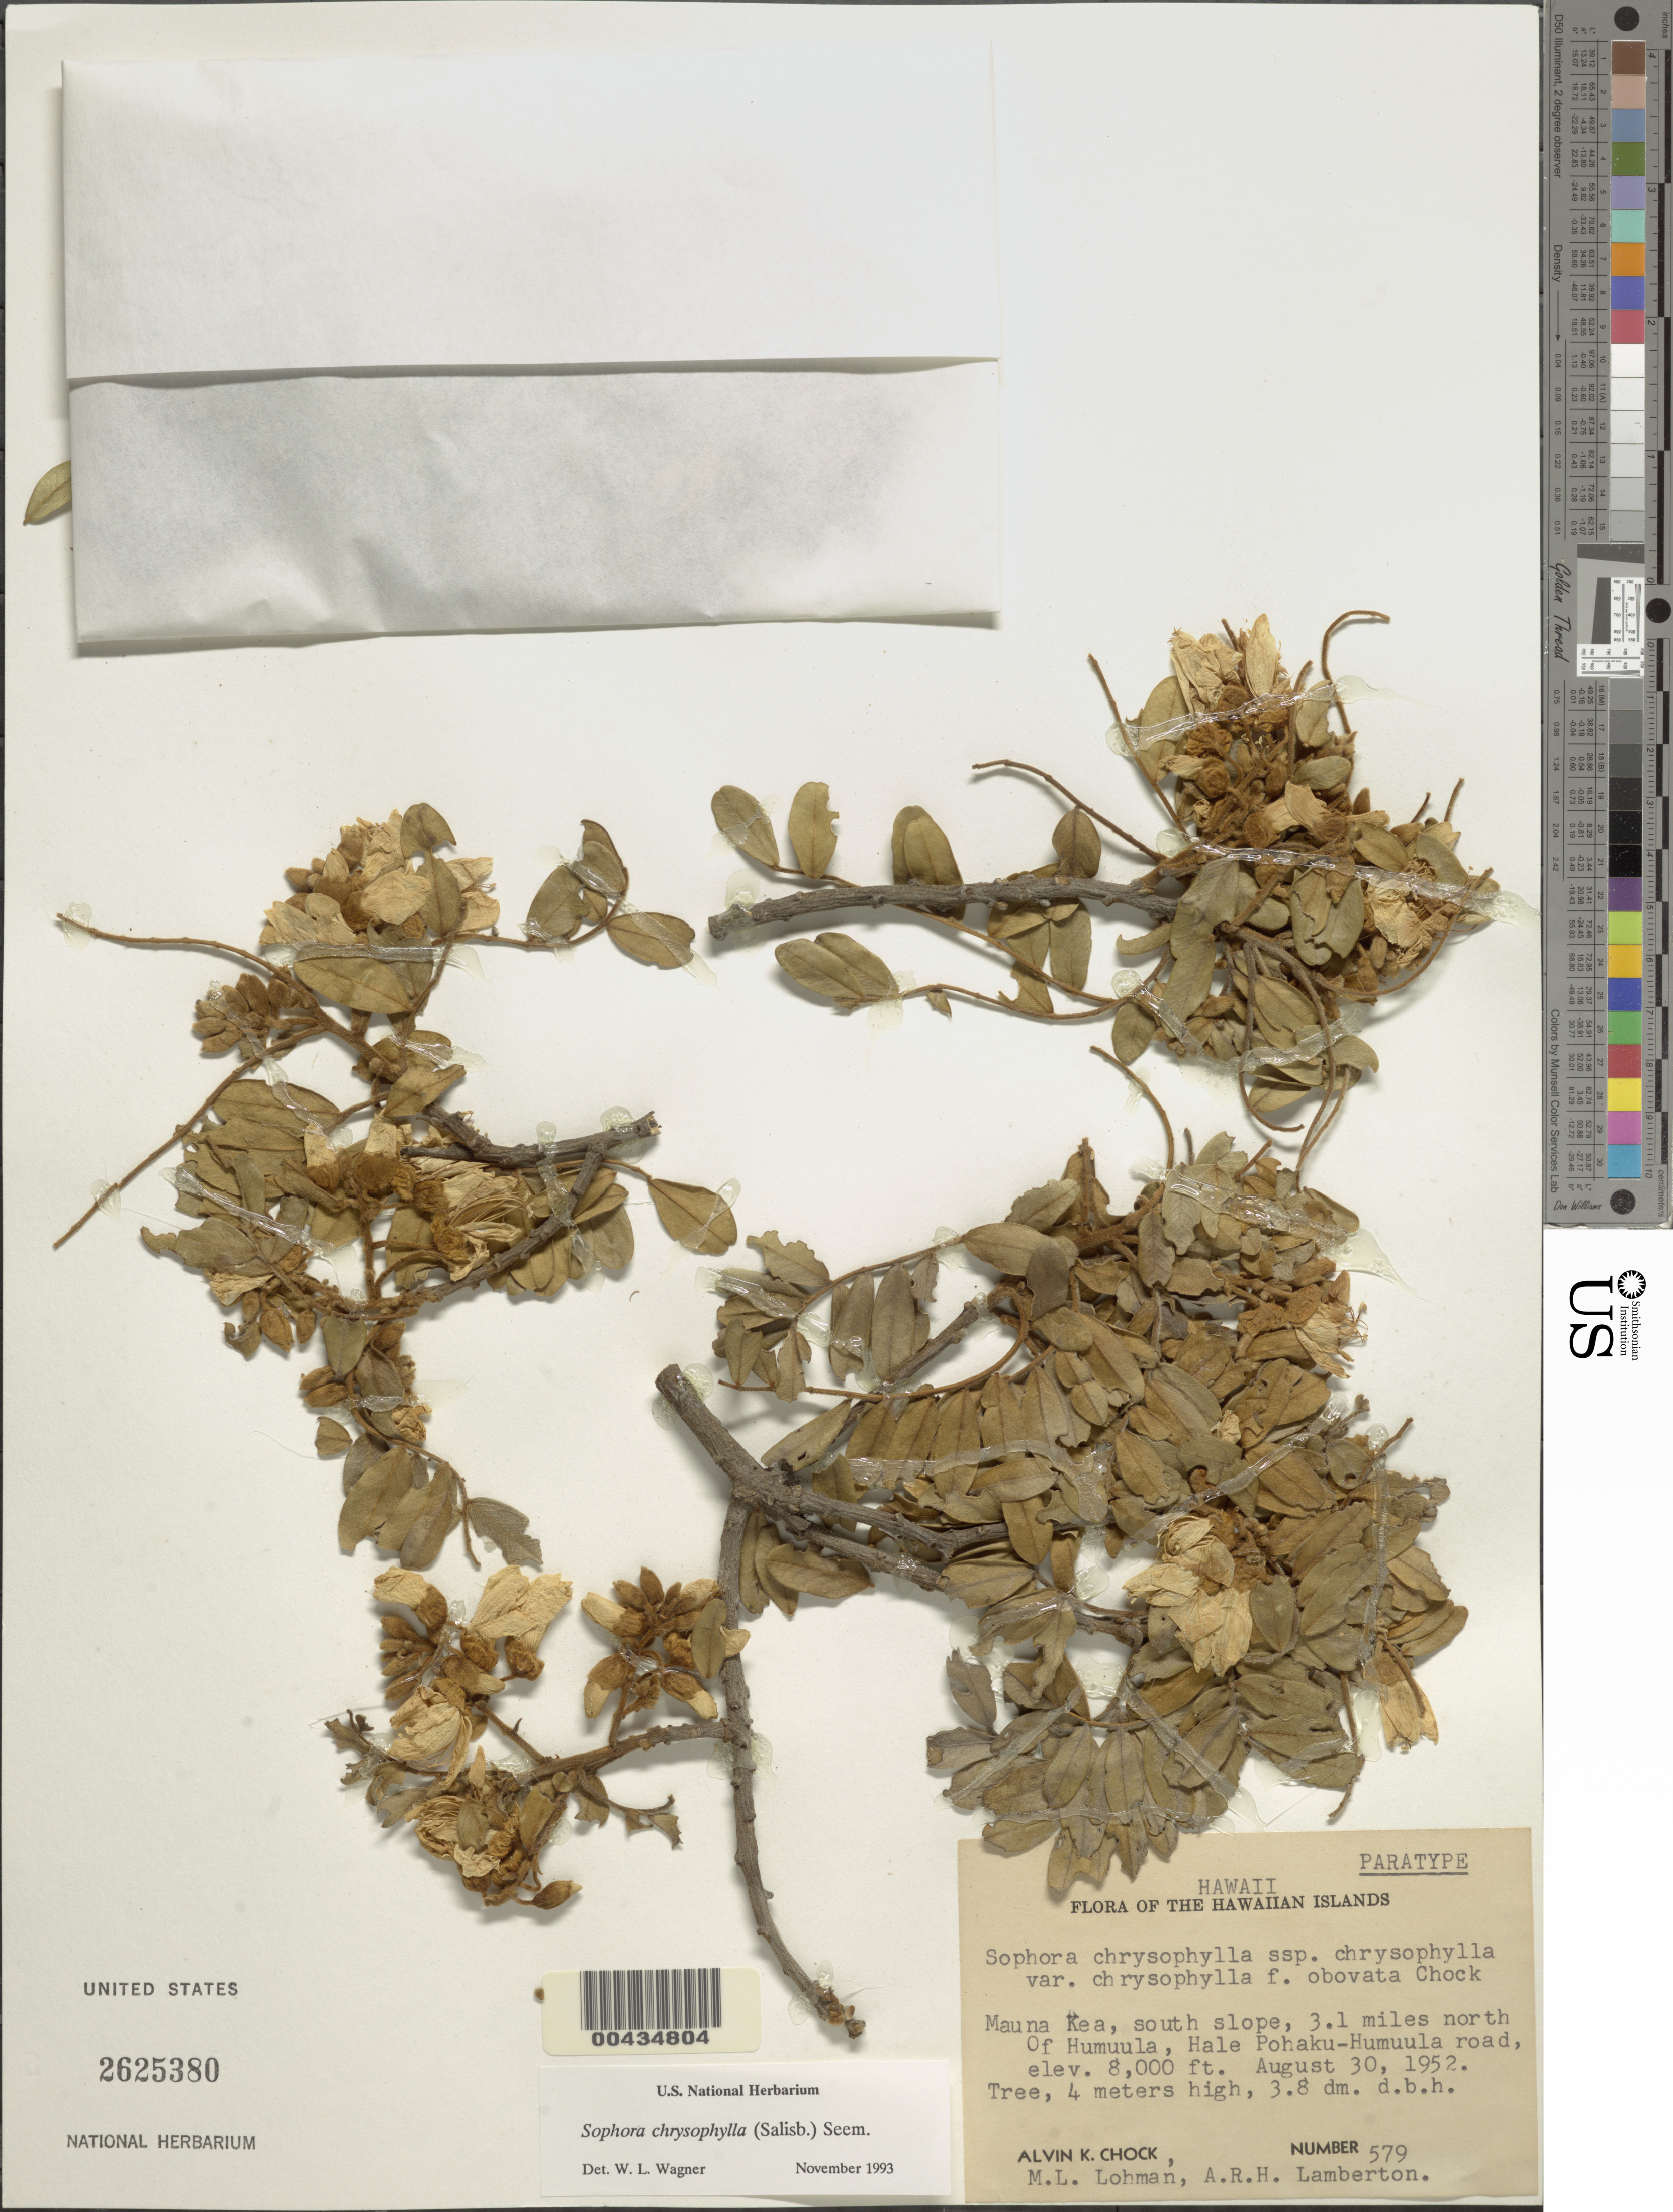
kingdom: Plantae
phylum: Tracheophyta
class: Magnoliopsida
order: Fabales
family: Fabaceae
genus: Sophora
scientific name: Sophora chrysophylla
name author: (Salisb.) Seem.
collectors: A. Chock, M. Lohman & A. Lamberton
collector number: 579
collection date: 1952-08-30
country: United States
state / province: Hawaii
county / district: Hawaii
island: Hawaii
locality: Mauna Kea, south slope, 3.1 miles north of Humuula, Hale Pohaku-Humuula road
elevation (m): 2438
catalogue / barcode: US 2625380